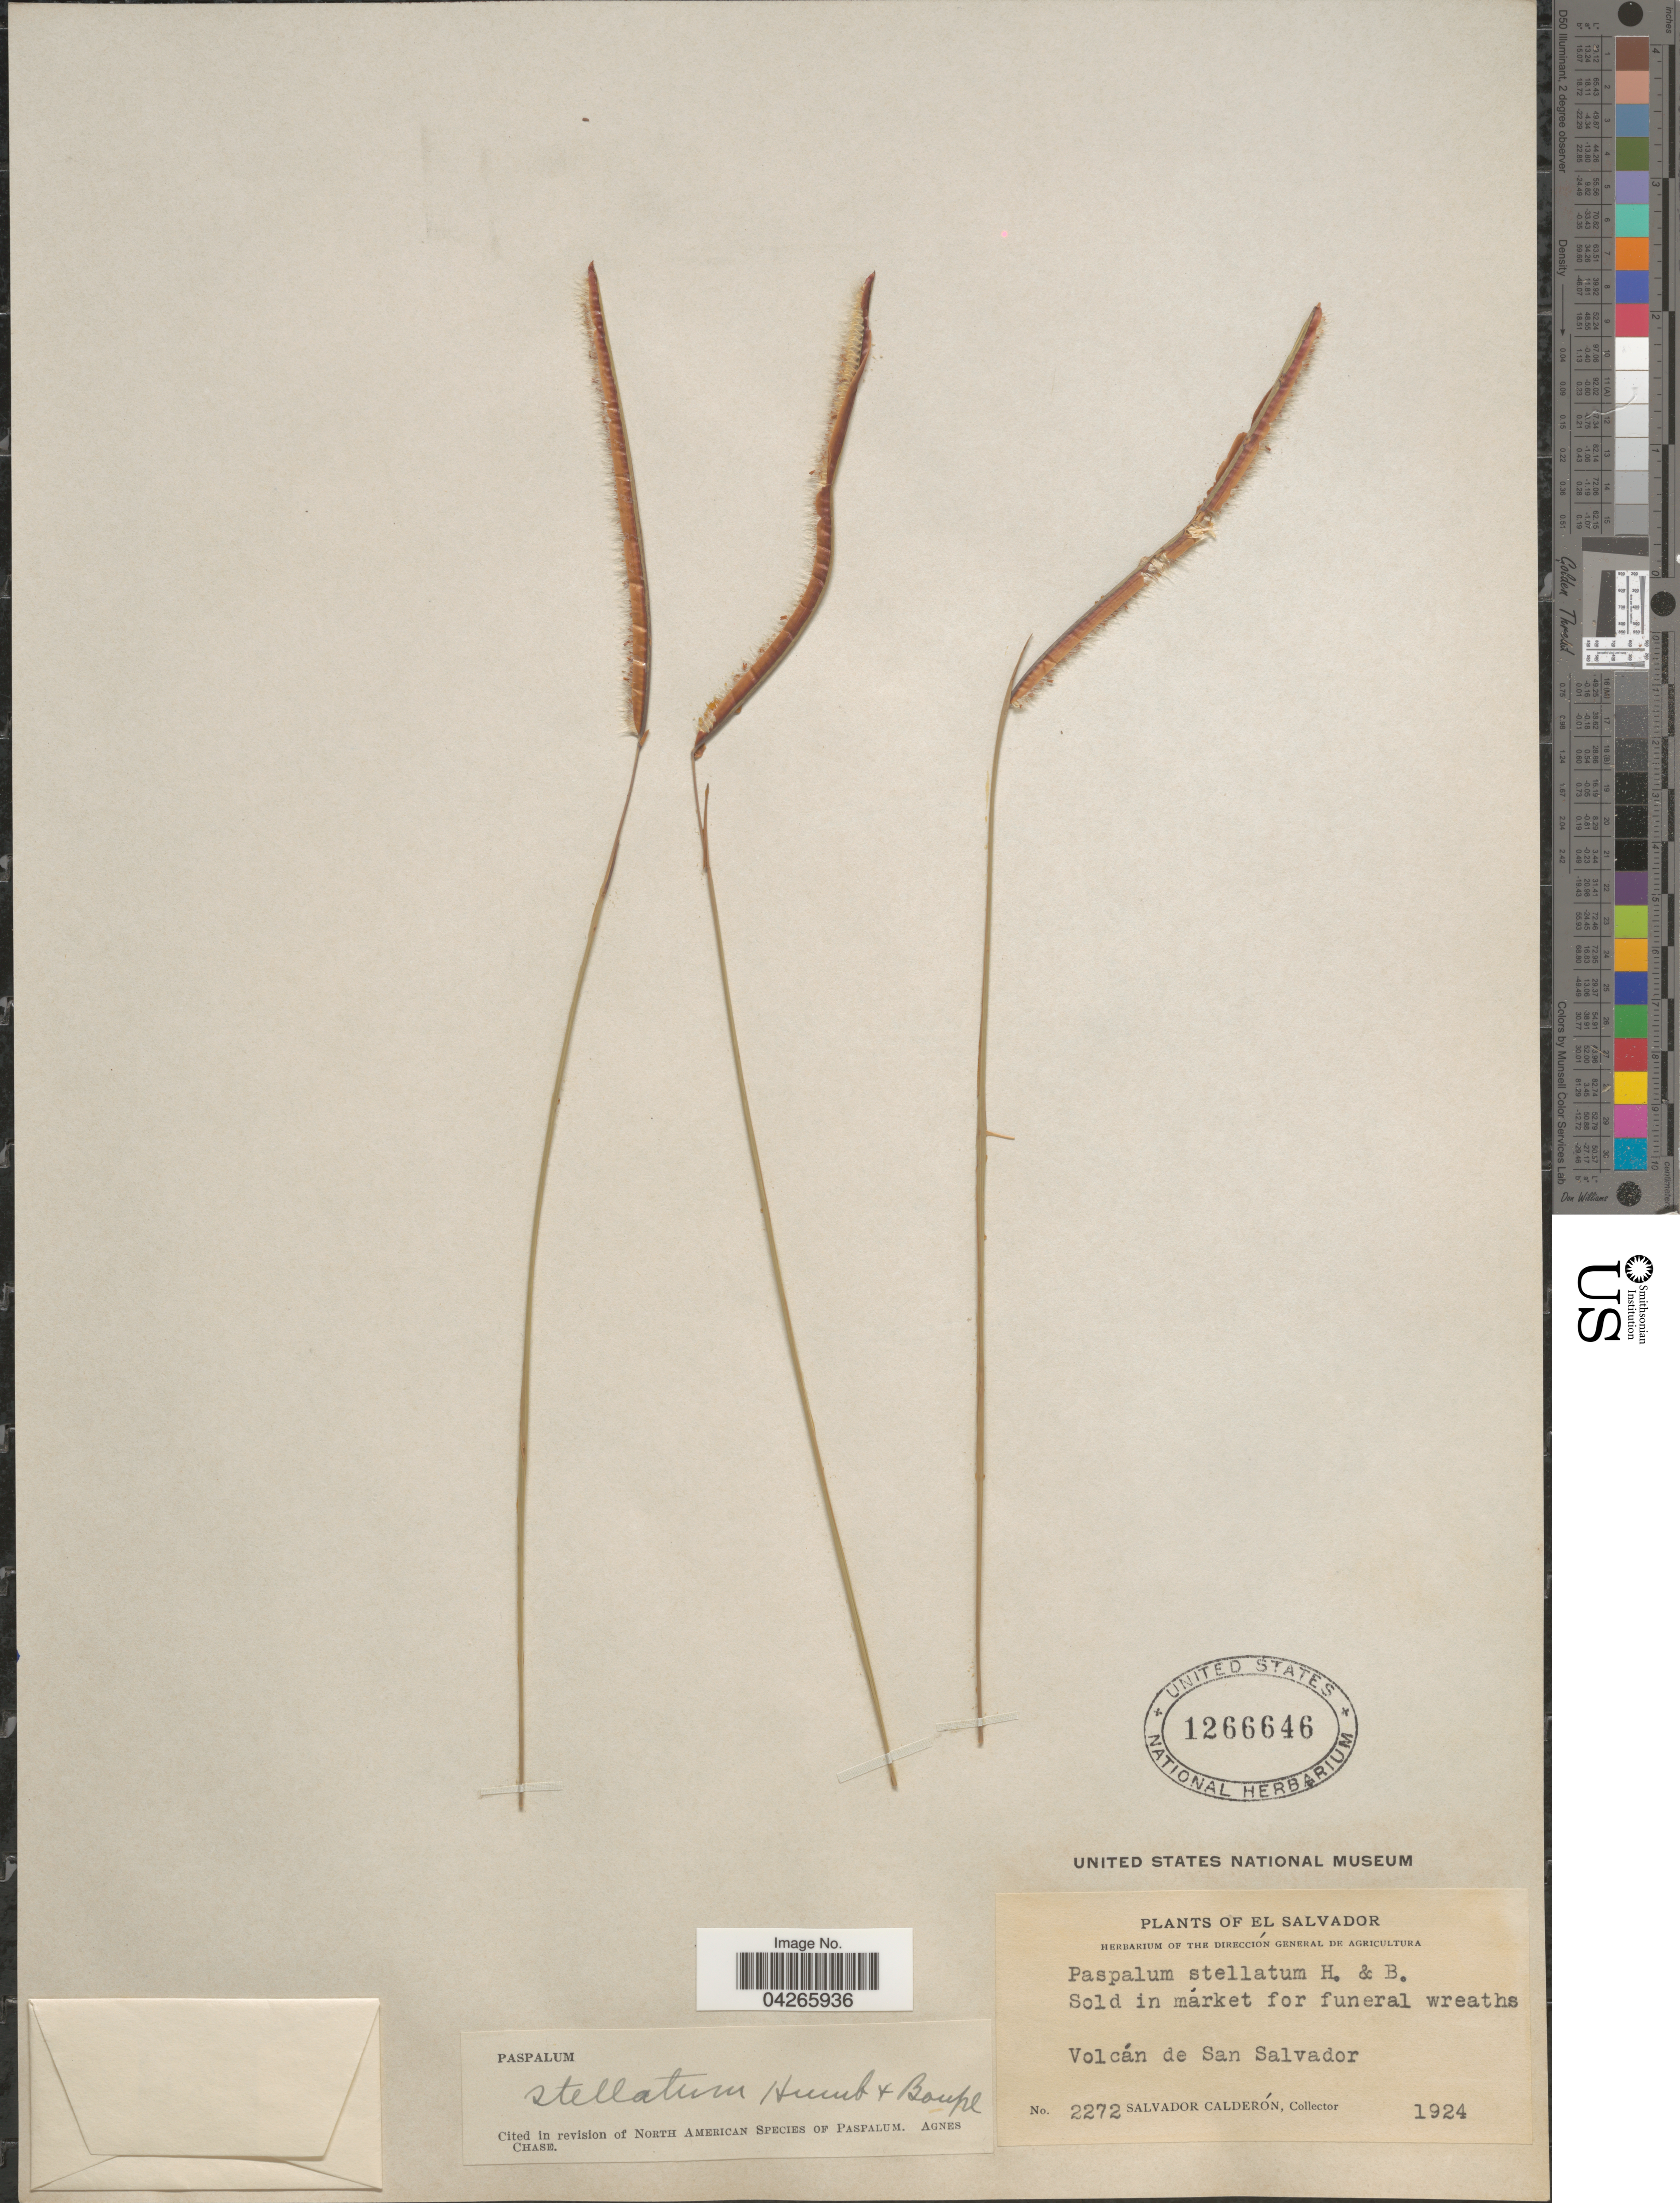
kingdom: Plantae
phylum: Tracheophyta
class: Liliopsida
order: Poales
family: Poaceae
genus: Paspalum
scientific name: Paspalum stellatum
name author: Humb. & Bonpl. ex Flüggé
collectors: S. Calderón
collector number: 2272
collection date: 1924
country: El Salvador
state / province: San Salvador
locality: Volcán de San Salvador.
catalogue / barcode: US 1266646